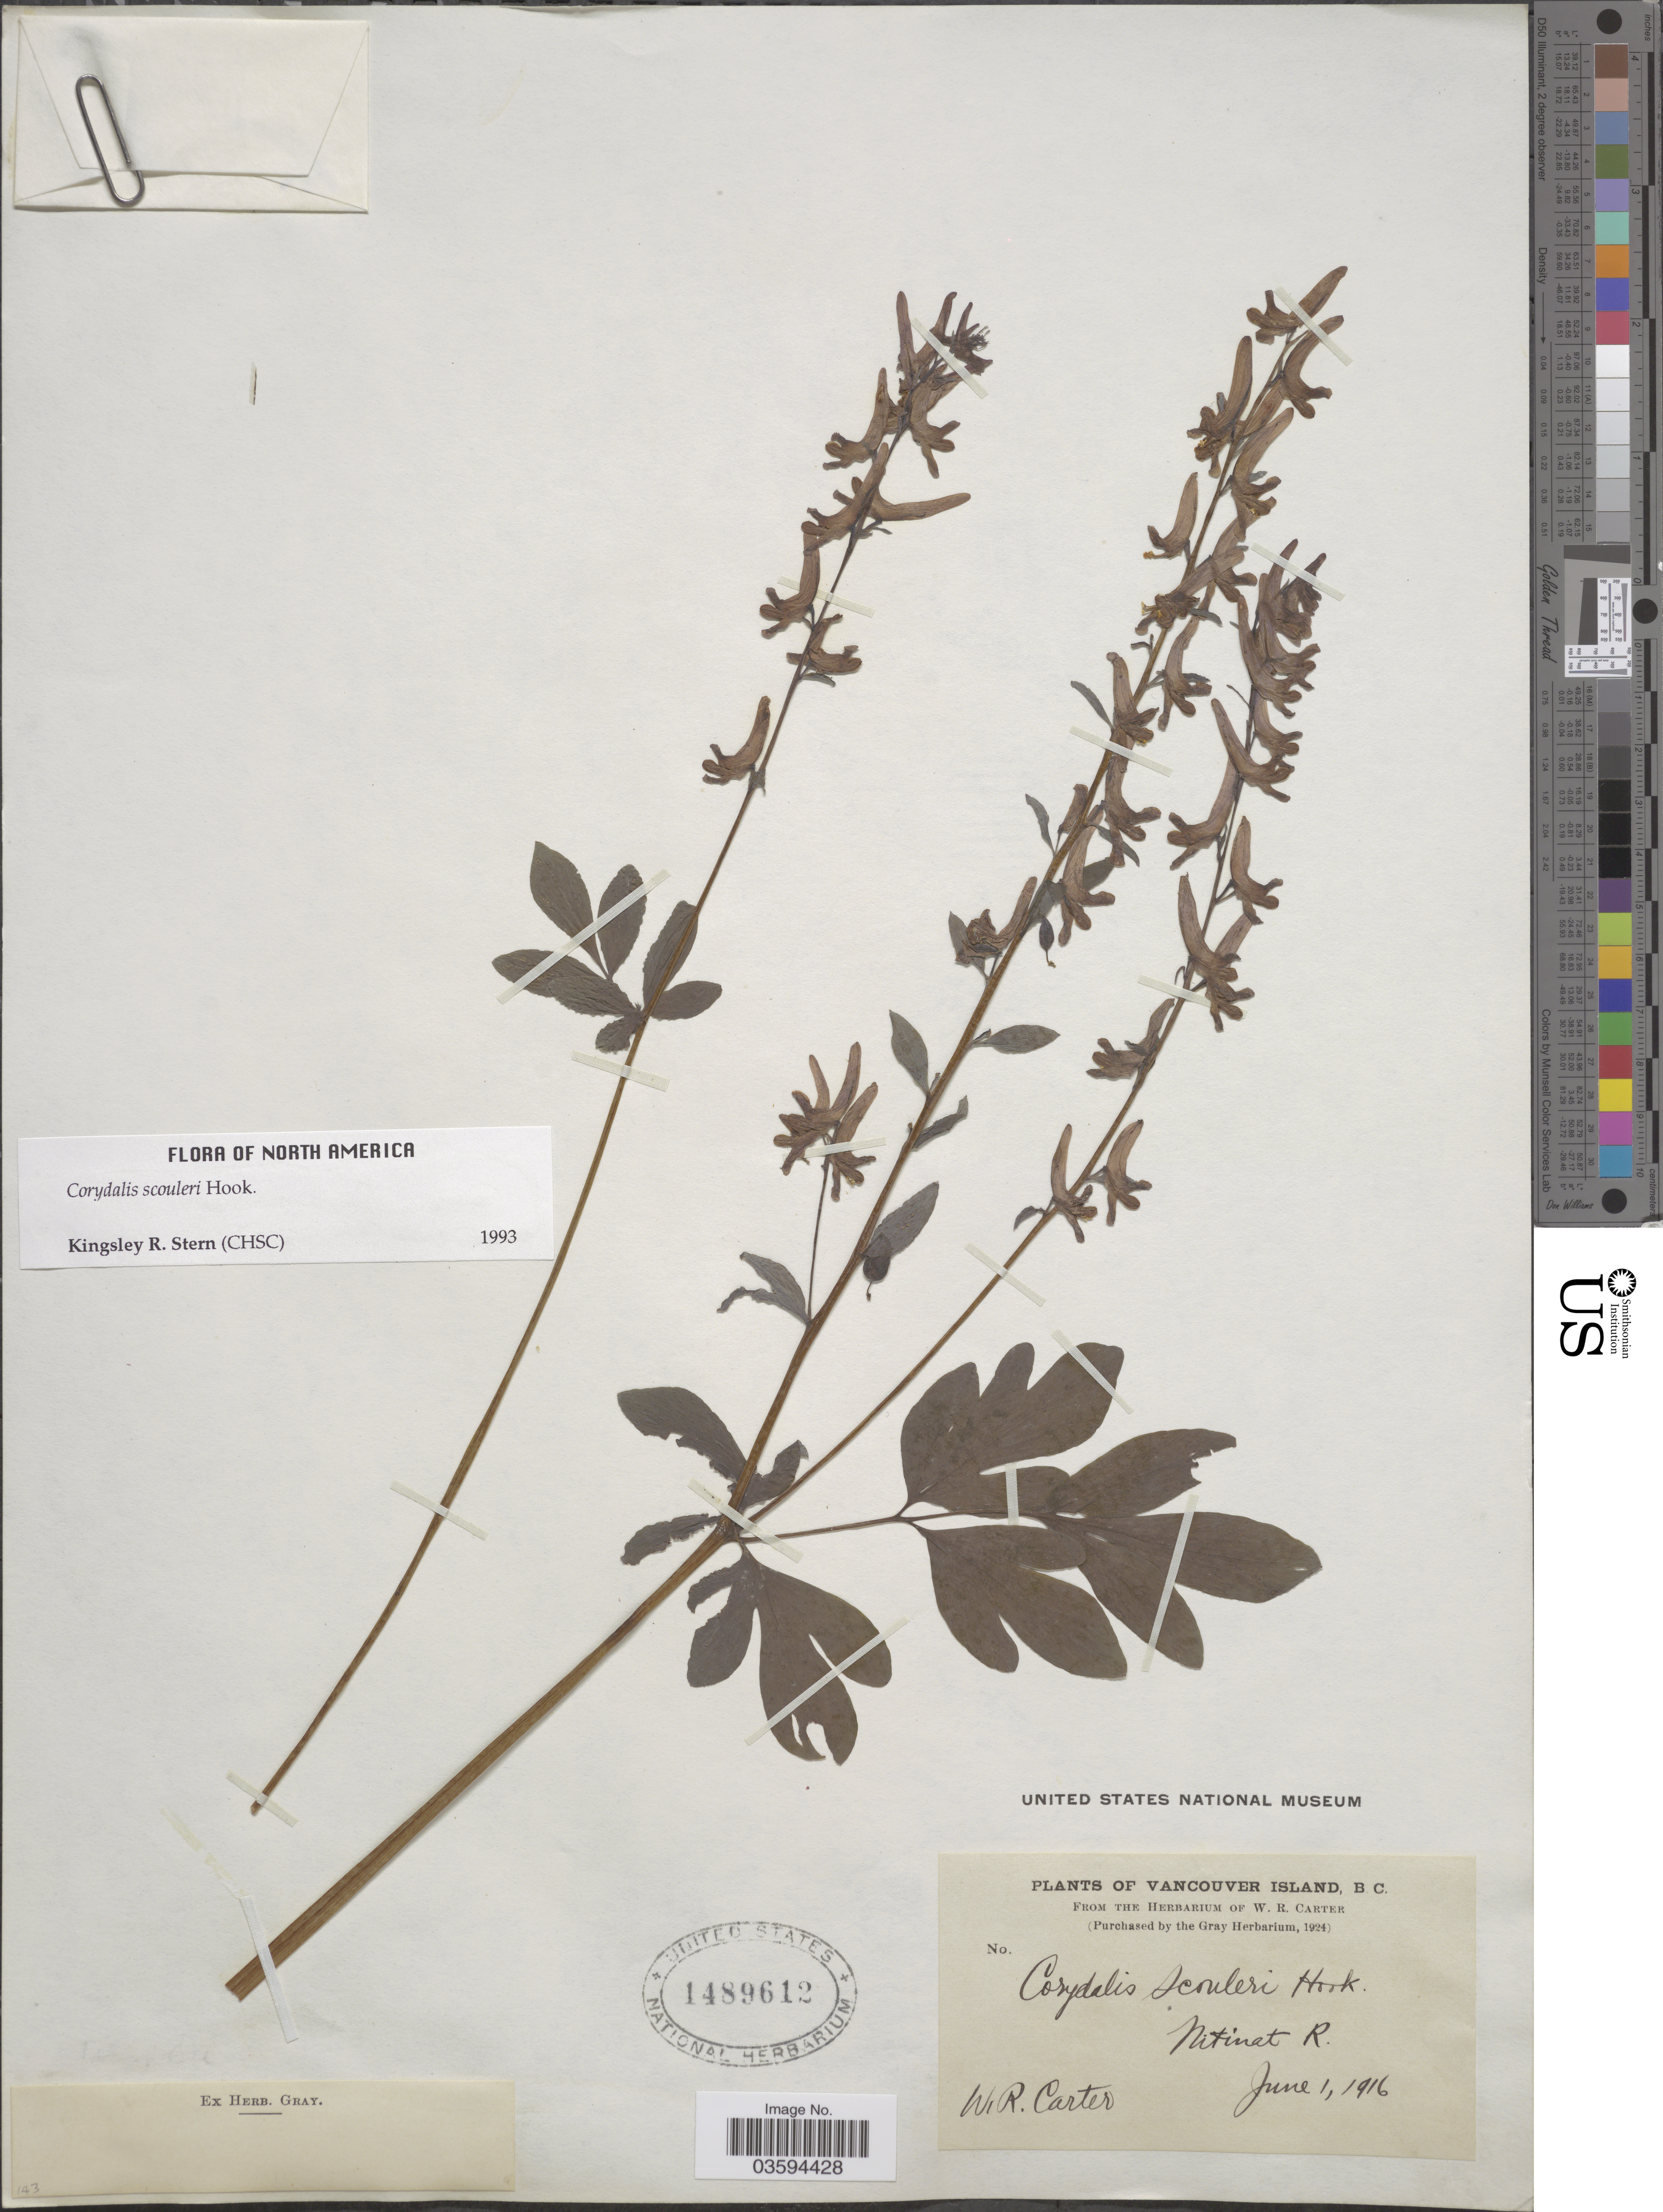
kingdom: Plantae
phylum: Tracheophyta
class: Magnoliopsida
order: Ranunculales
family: Papaveraceae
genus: Corydalis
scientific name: Corydalis scouleri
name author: Hook.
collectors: W. R. Carter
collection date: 1916-06-01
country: Canada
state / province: British Columbia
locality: Vancouver Island. Nitinat R.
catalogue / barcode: US 1489612